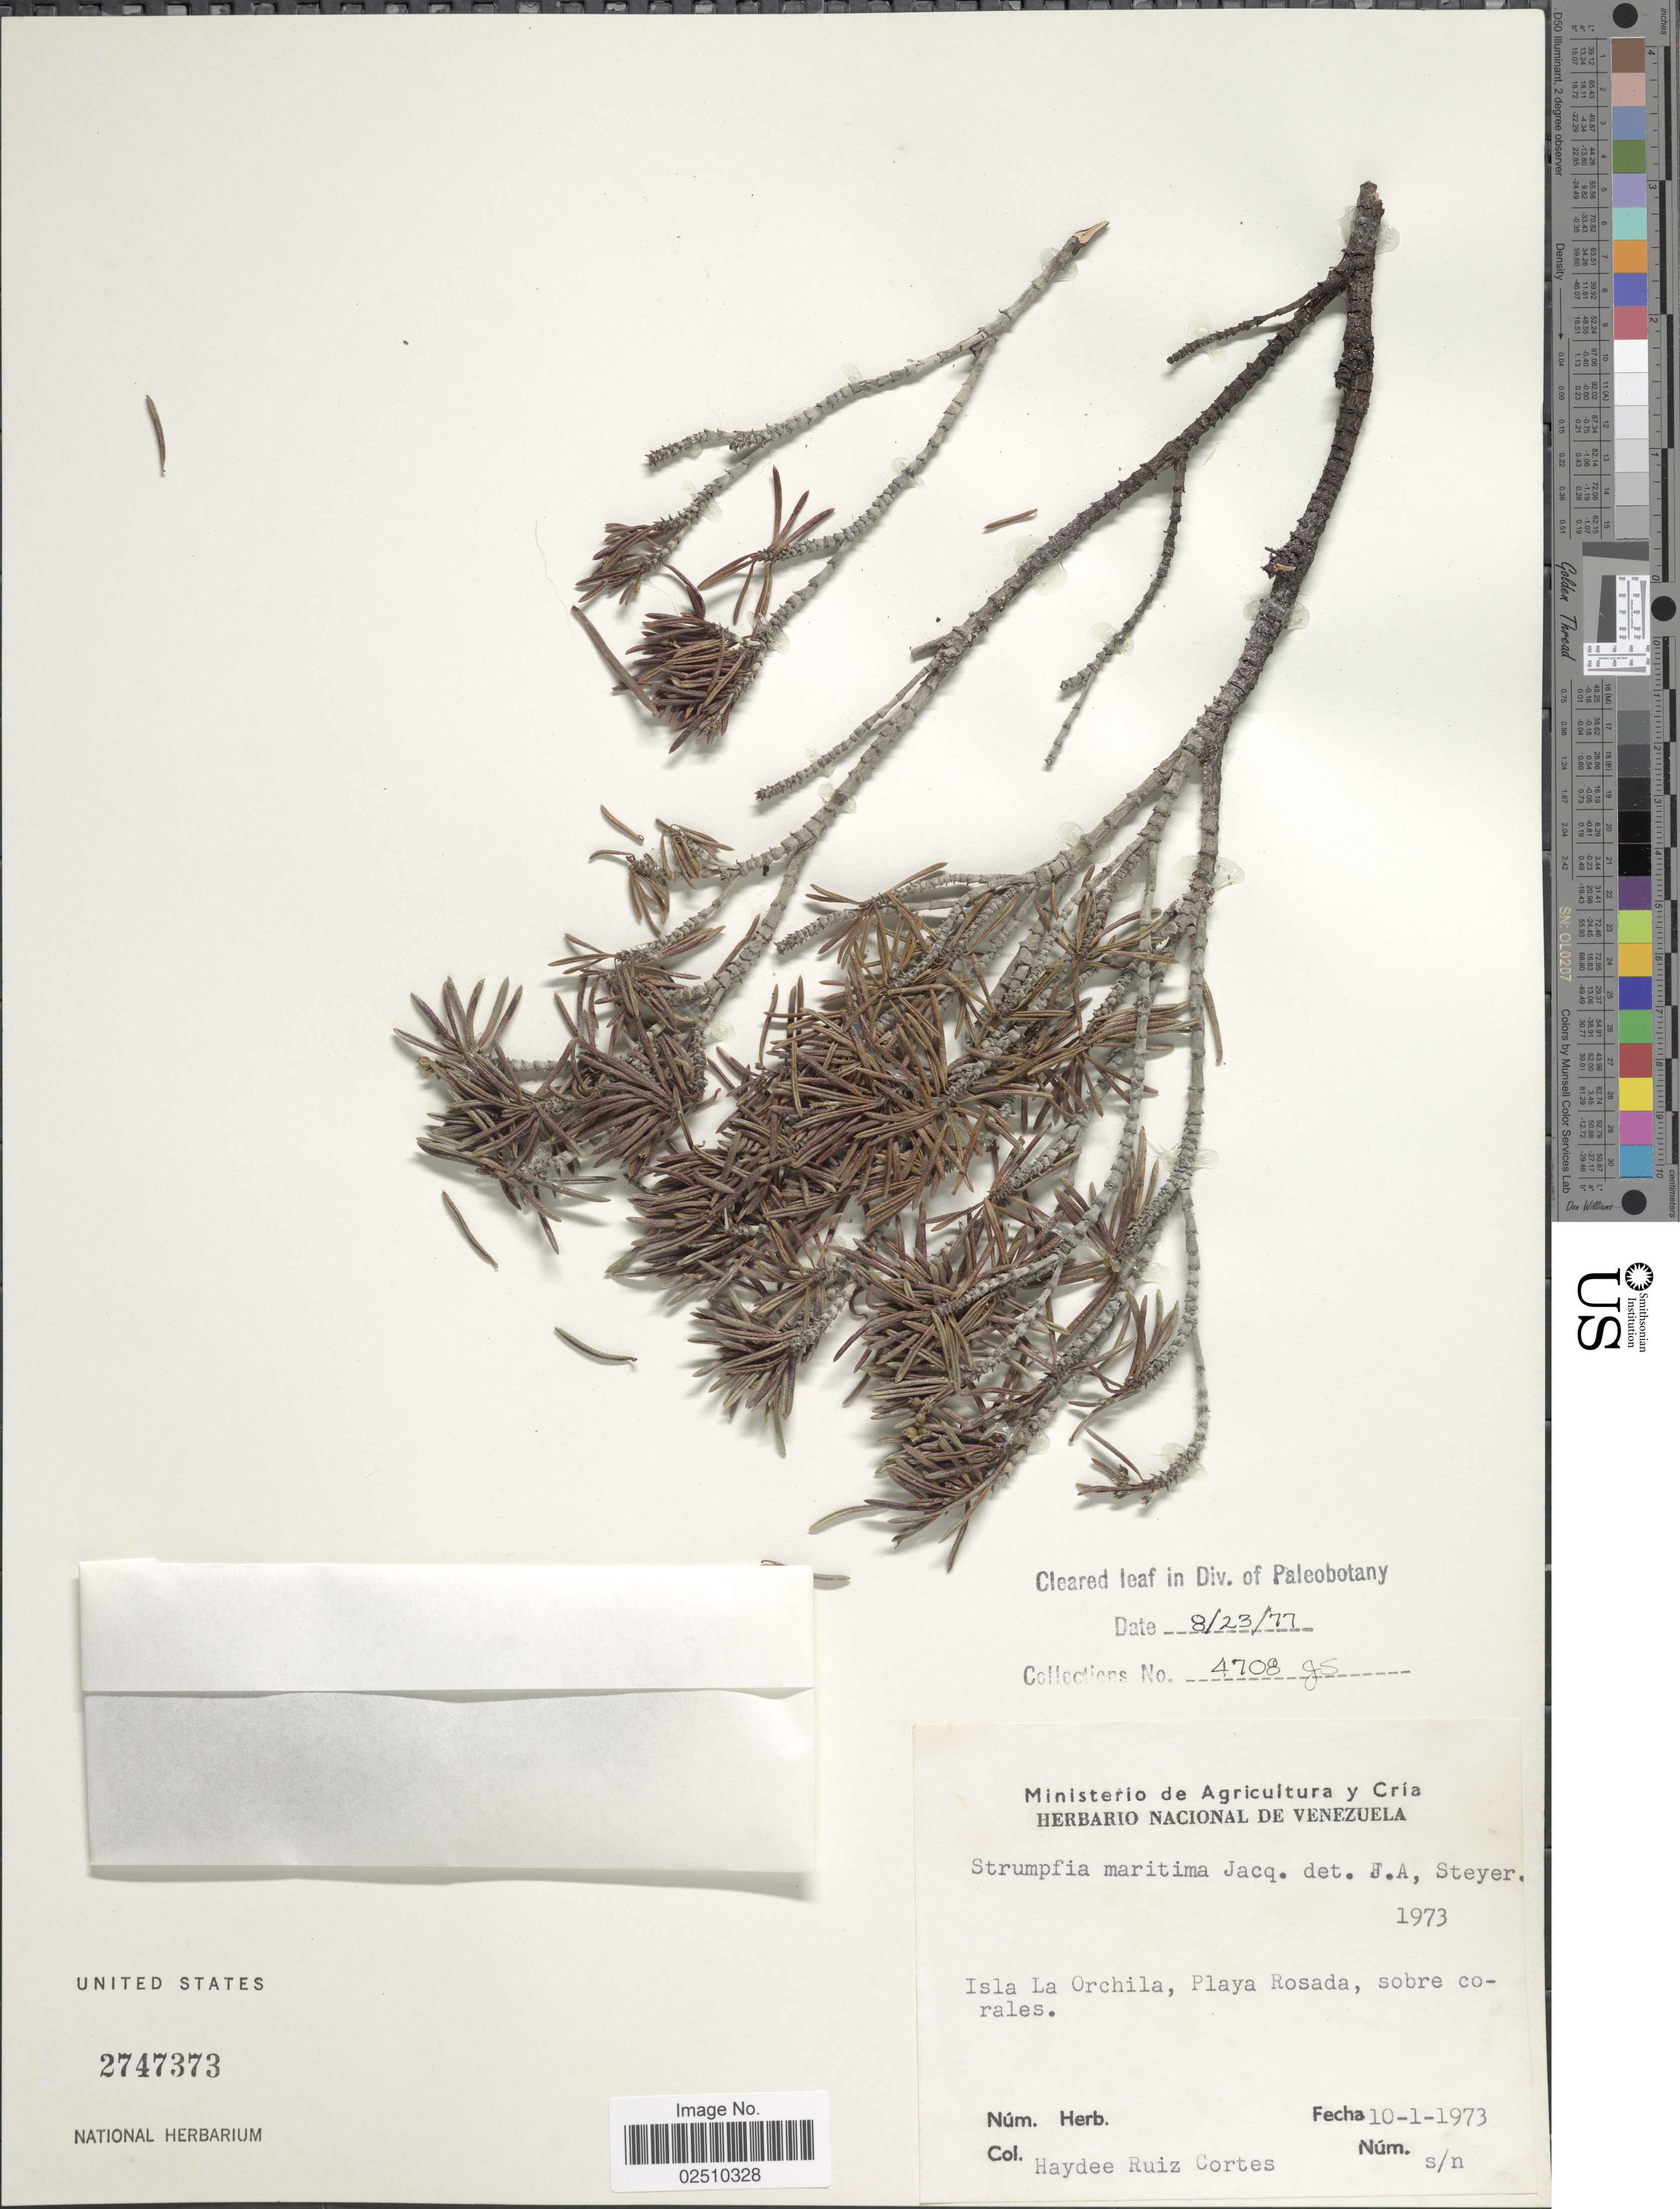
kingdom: Plantae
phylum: Tracheophyta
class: Magnoliopsida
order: Gentianales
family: Rubiaceae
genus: Strumpfia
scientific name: Strumpfia maritima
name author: Jacq.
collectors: H. Cortes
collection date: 1973-01-10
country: Venezuela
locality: Isla La Orchila, Playa Rosada, sobre corales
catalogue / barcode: US 2747373